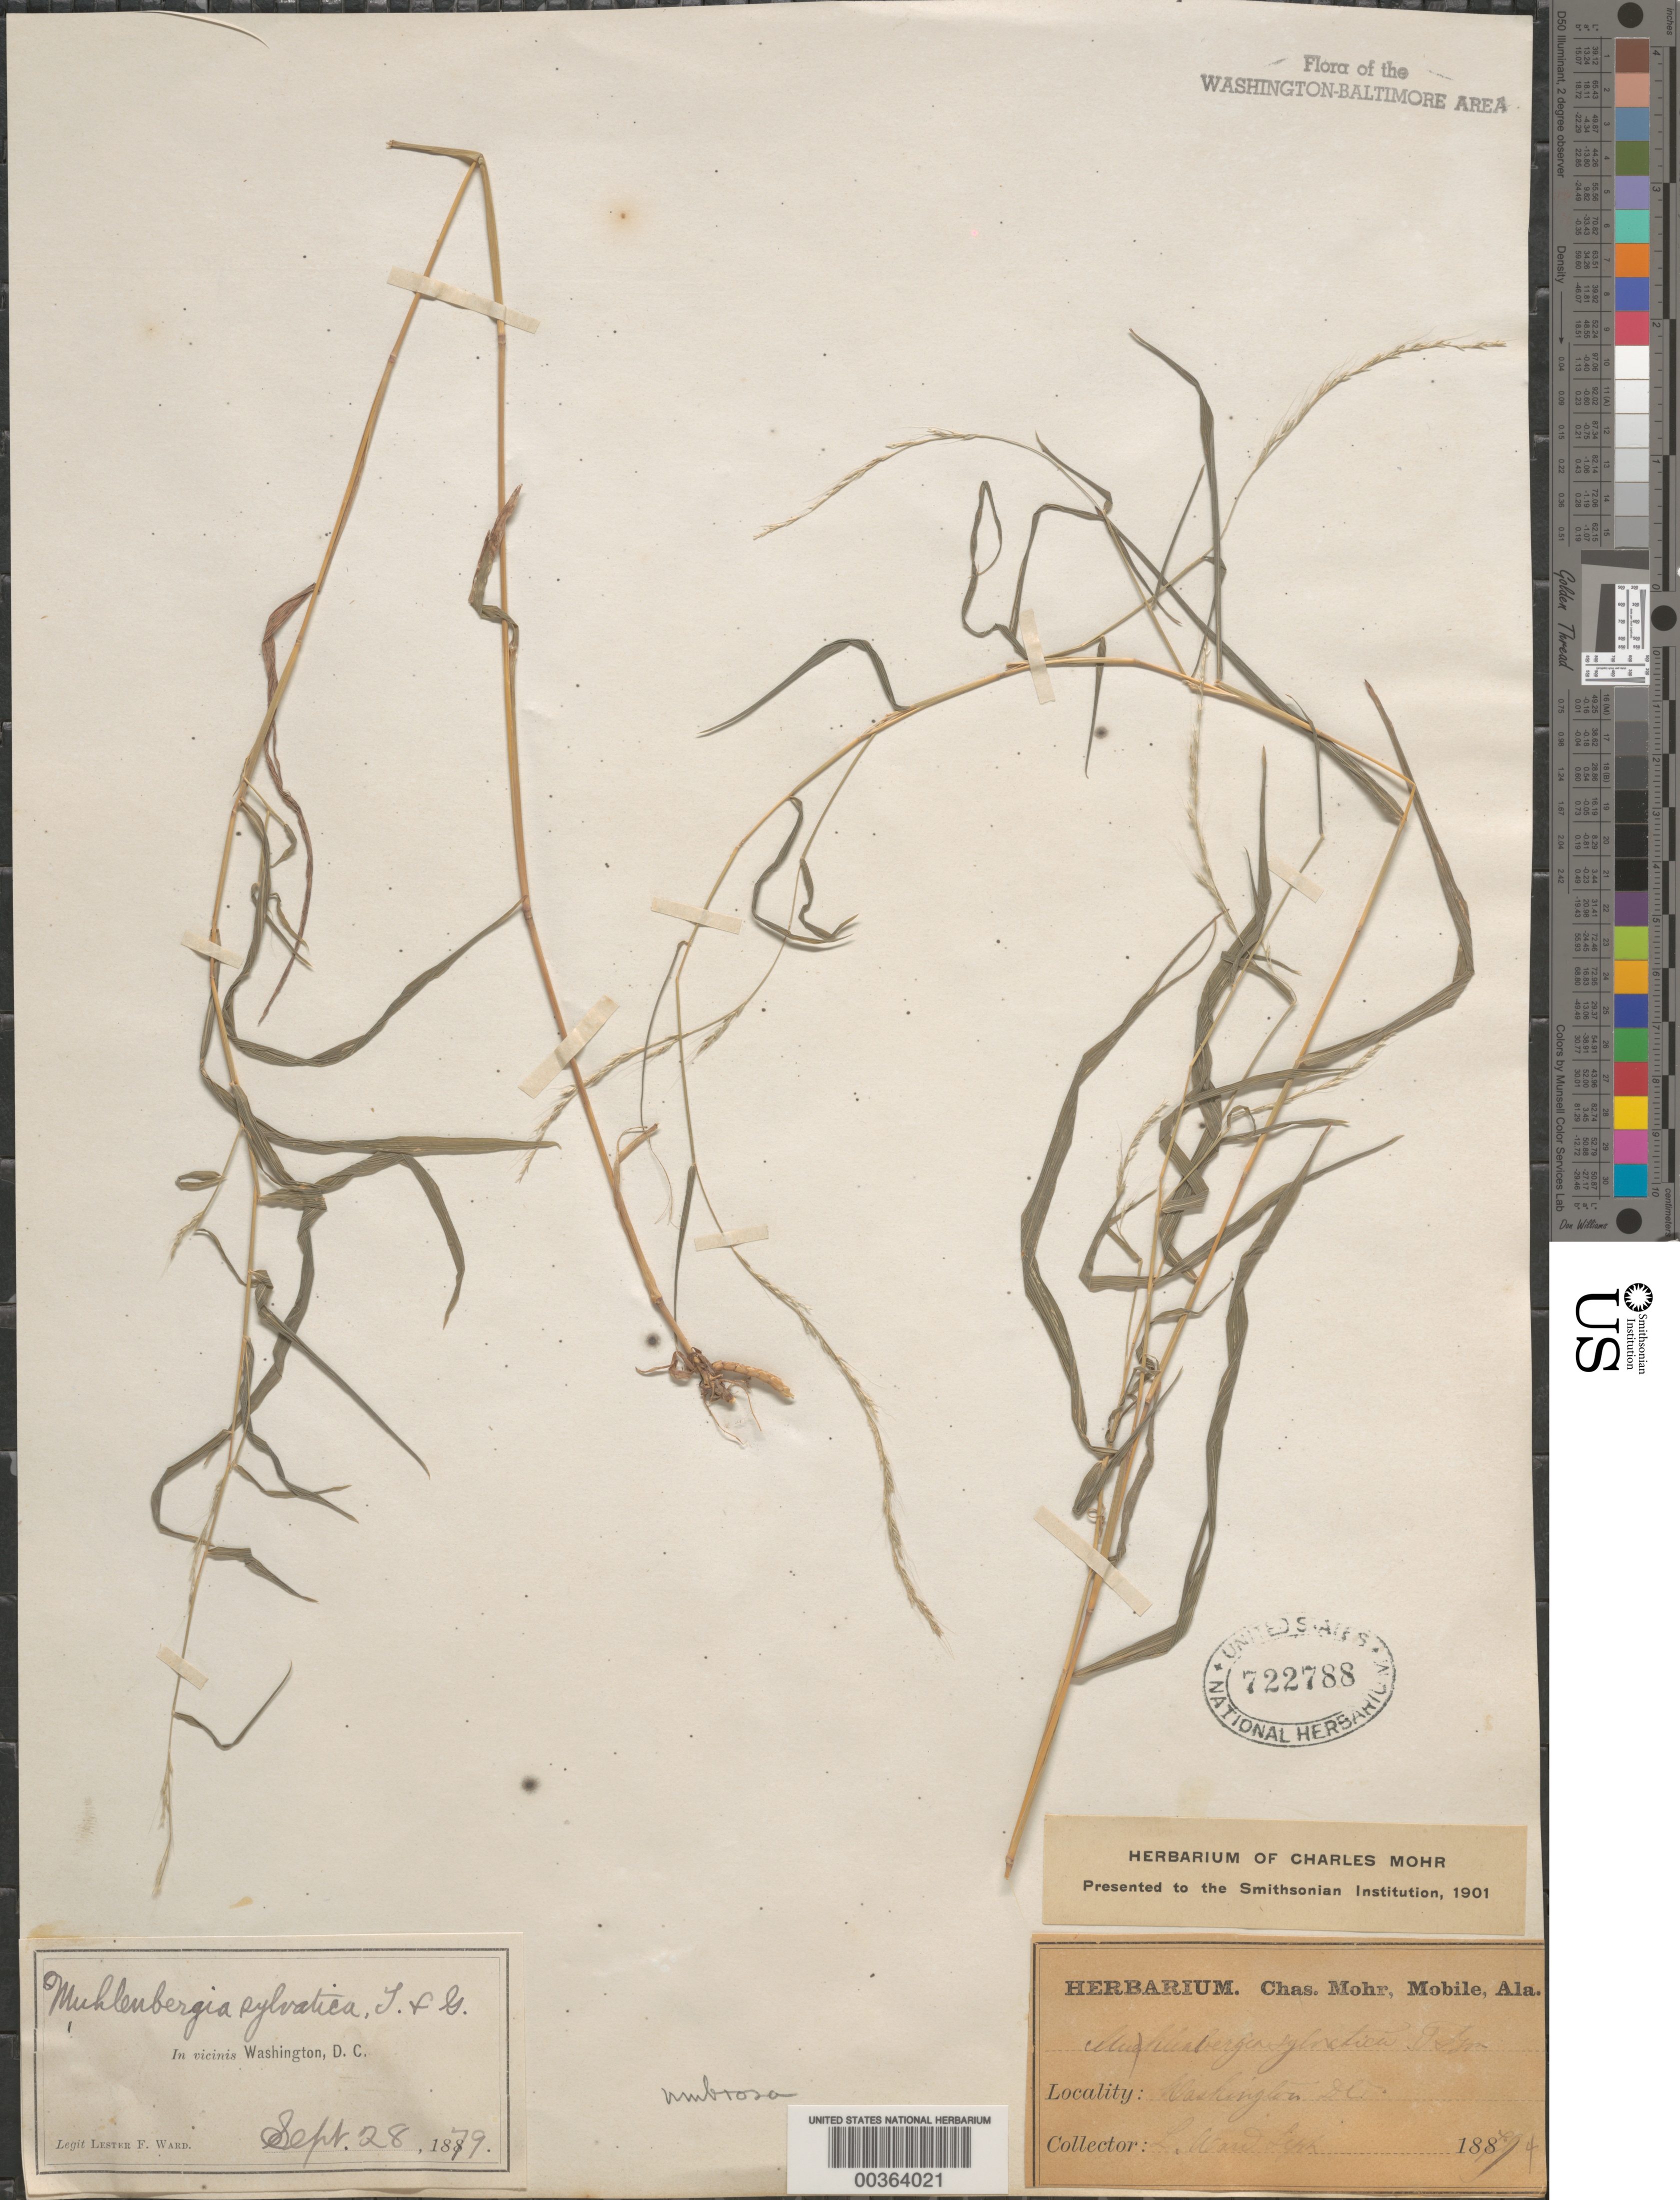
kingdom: Plantae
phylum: Tracheophyta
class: Liliopsida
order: Poales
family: Poaceae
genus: Muhlenbergia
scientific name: Muhlenbergia sylvatica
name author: (Torr.) Torr. ex A. Gray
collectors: L. F. Ward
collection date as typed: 28 Sep 1879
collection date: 1879-09-28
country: United States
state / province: District of Columbia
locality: Washington DC area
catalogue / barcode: US 722788